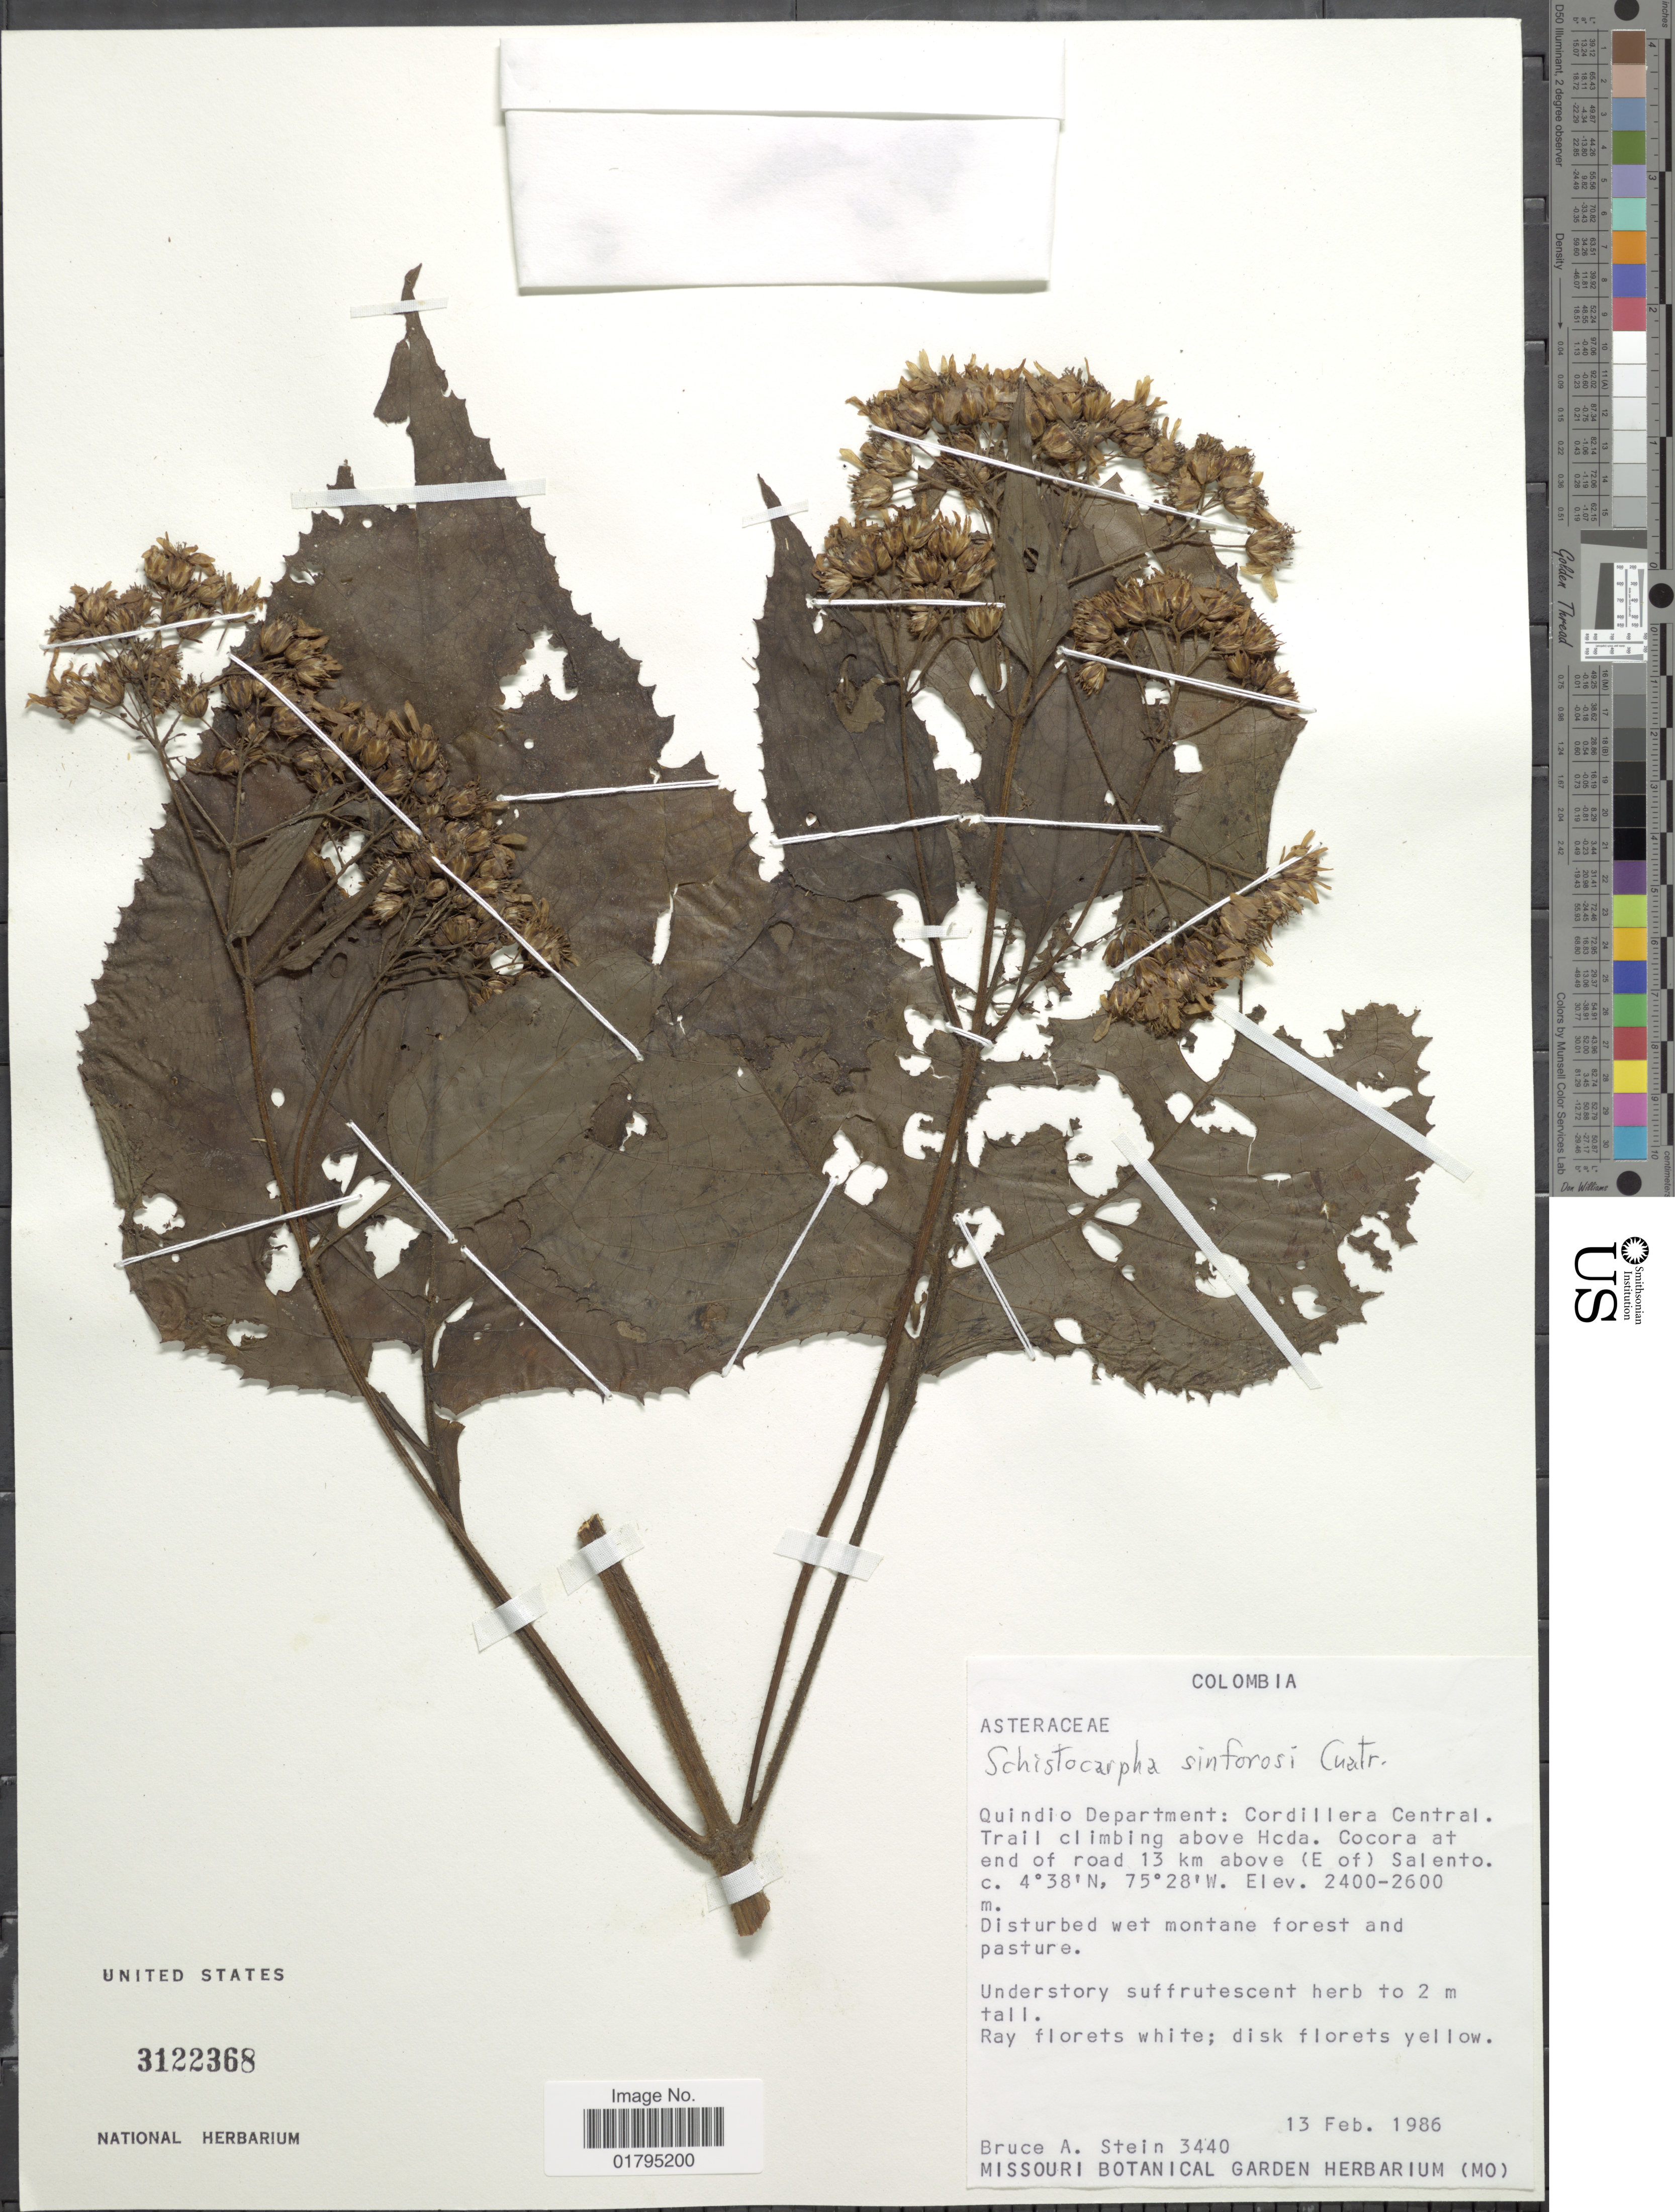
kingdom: Plantae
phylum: Tracheophyta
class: Magnoliopsida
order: Asterales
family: Asteraceae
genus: Schistocarpha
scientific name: Schistocarpha sinforosii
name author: Cuatrec.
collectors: B. A. Stein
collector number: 3440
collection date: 1986-02-13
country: Colombia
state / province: Quindío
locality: Quindio Department: Cordillera Central, Trail climbing above Hcda. Cocora at end of road 13 km above (E of) Salento.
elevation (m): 2400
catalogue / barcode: US 3122368